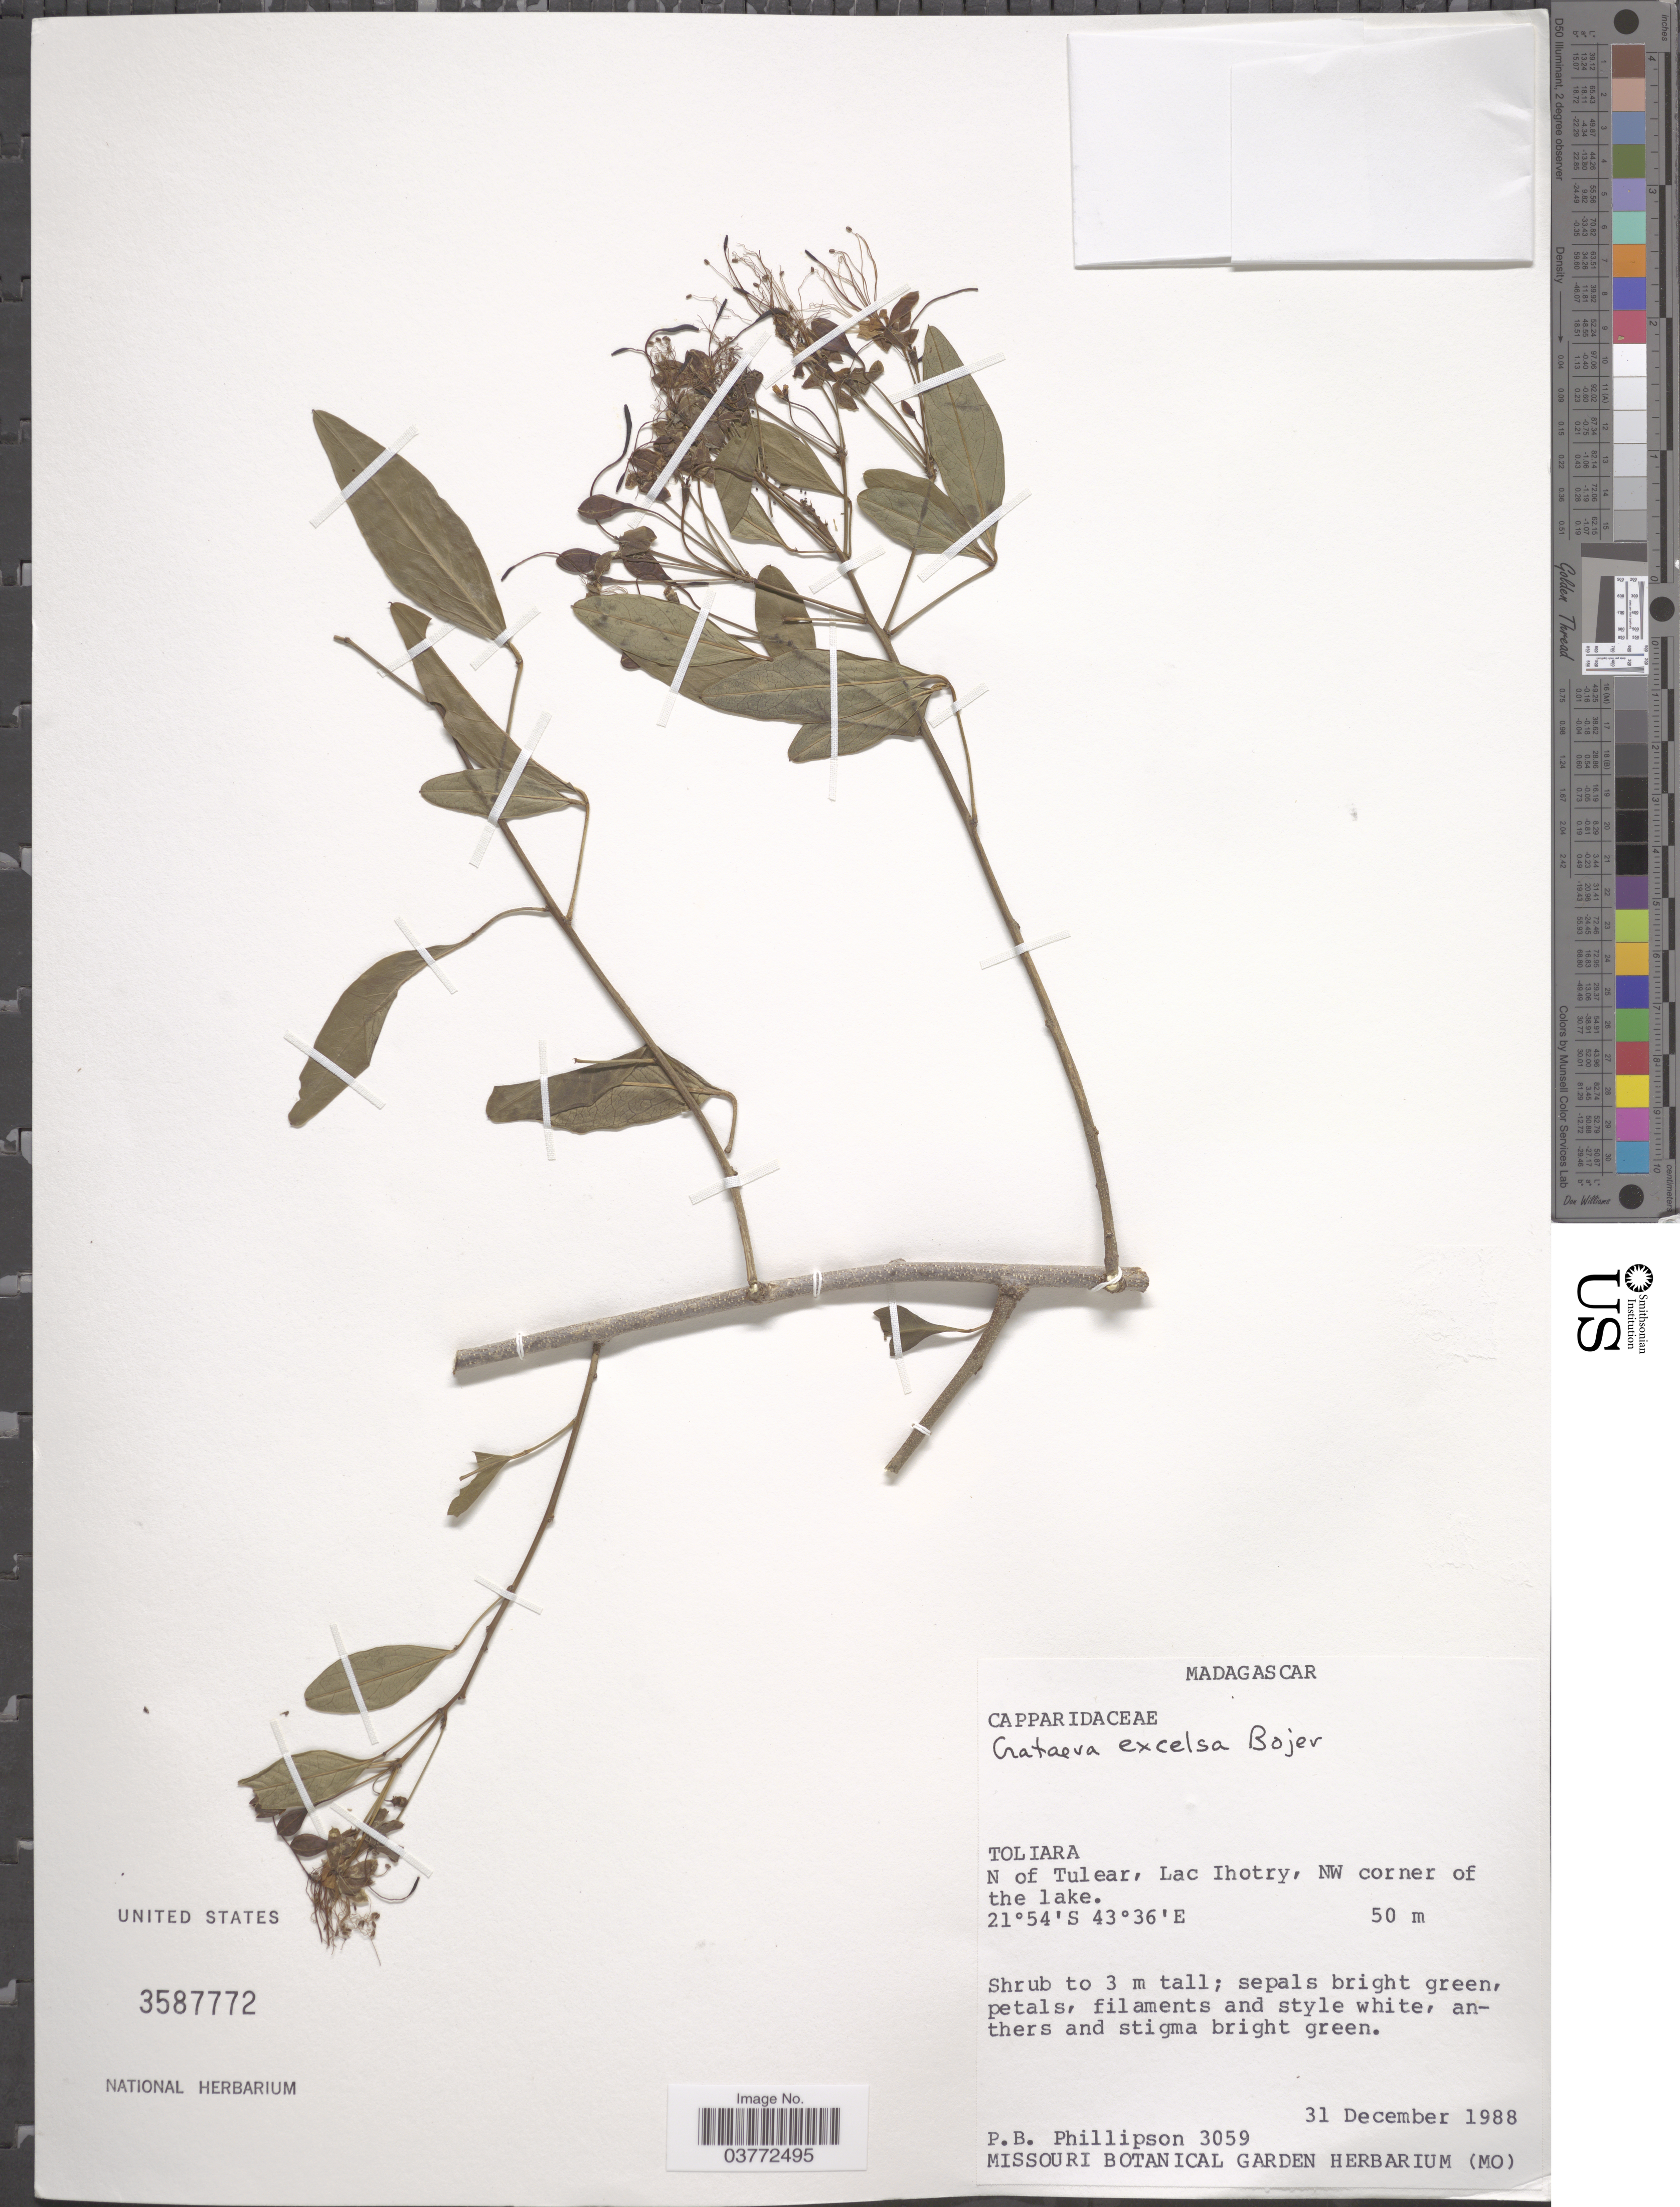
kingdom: Plantae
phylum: Tracheophyta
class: Magnoliopsida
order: Brassicales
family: Capparaceae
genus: Crateva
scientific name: Crateva excelsa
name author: Bojer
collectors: P. B. Phillipson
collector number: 3059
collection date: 1988-12-31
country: Madagascar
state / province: Atsimo-Andrefana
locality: N of Tulear, Lac Ihotry, NW corner of the lake.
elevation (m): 50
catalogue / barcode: US 3587772